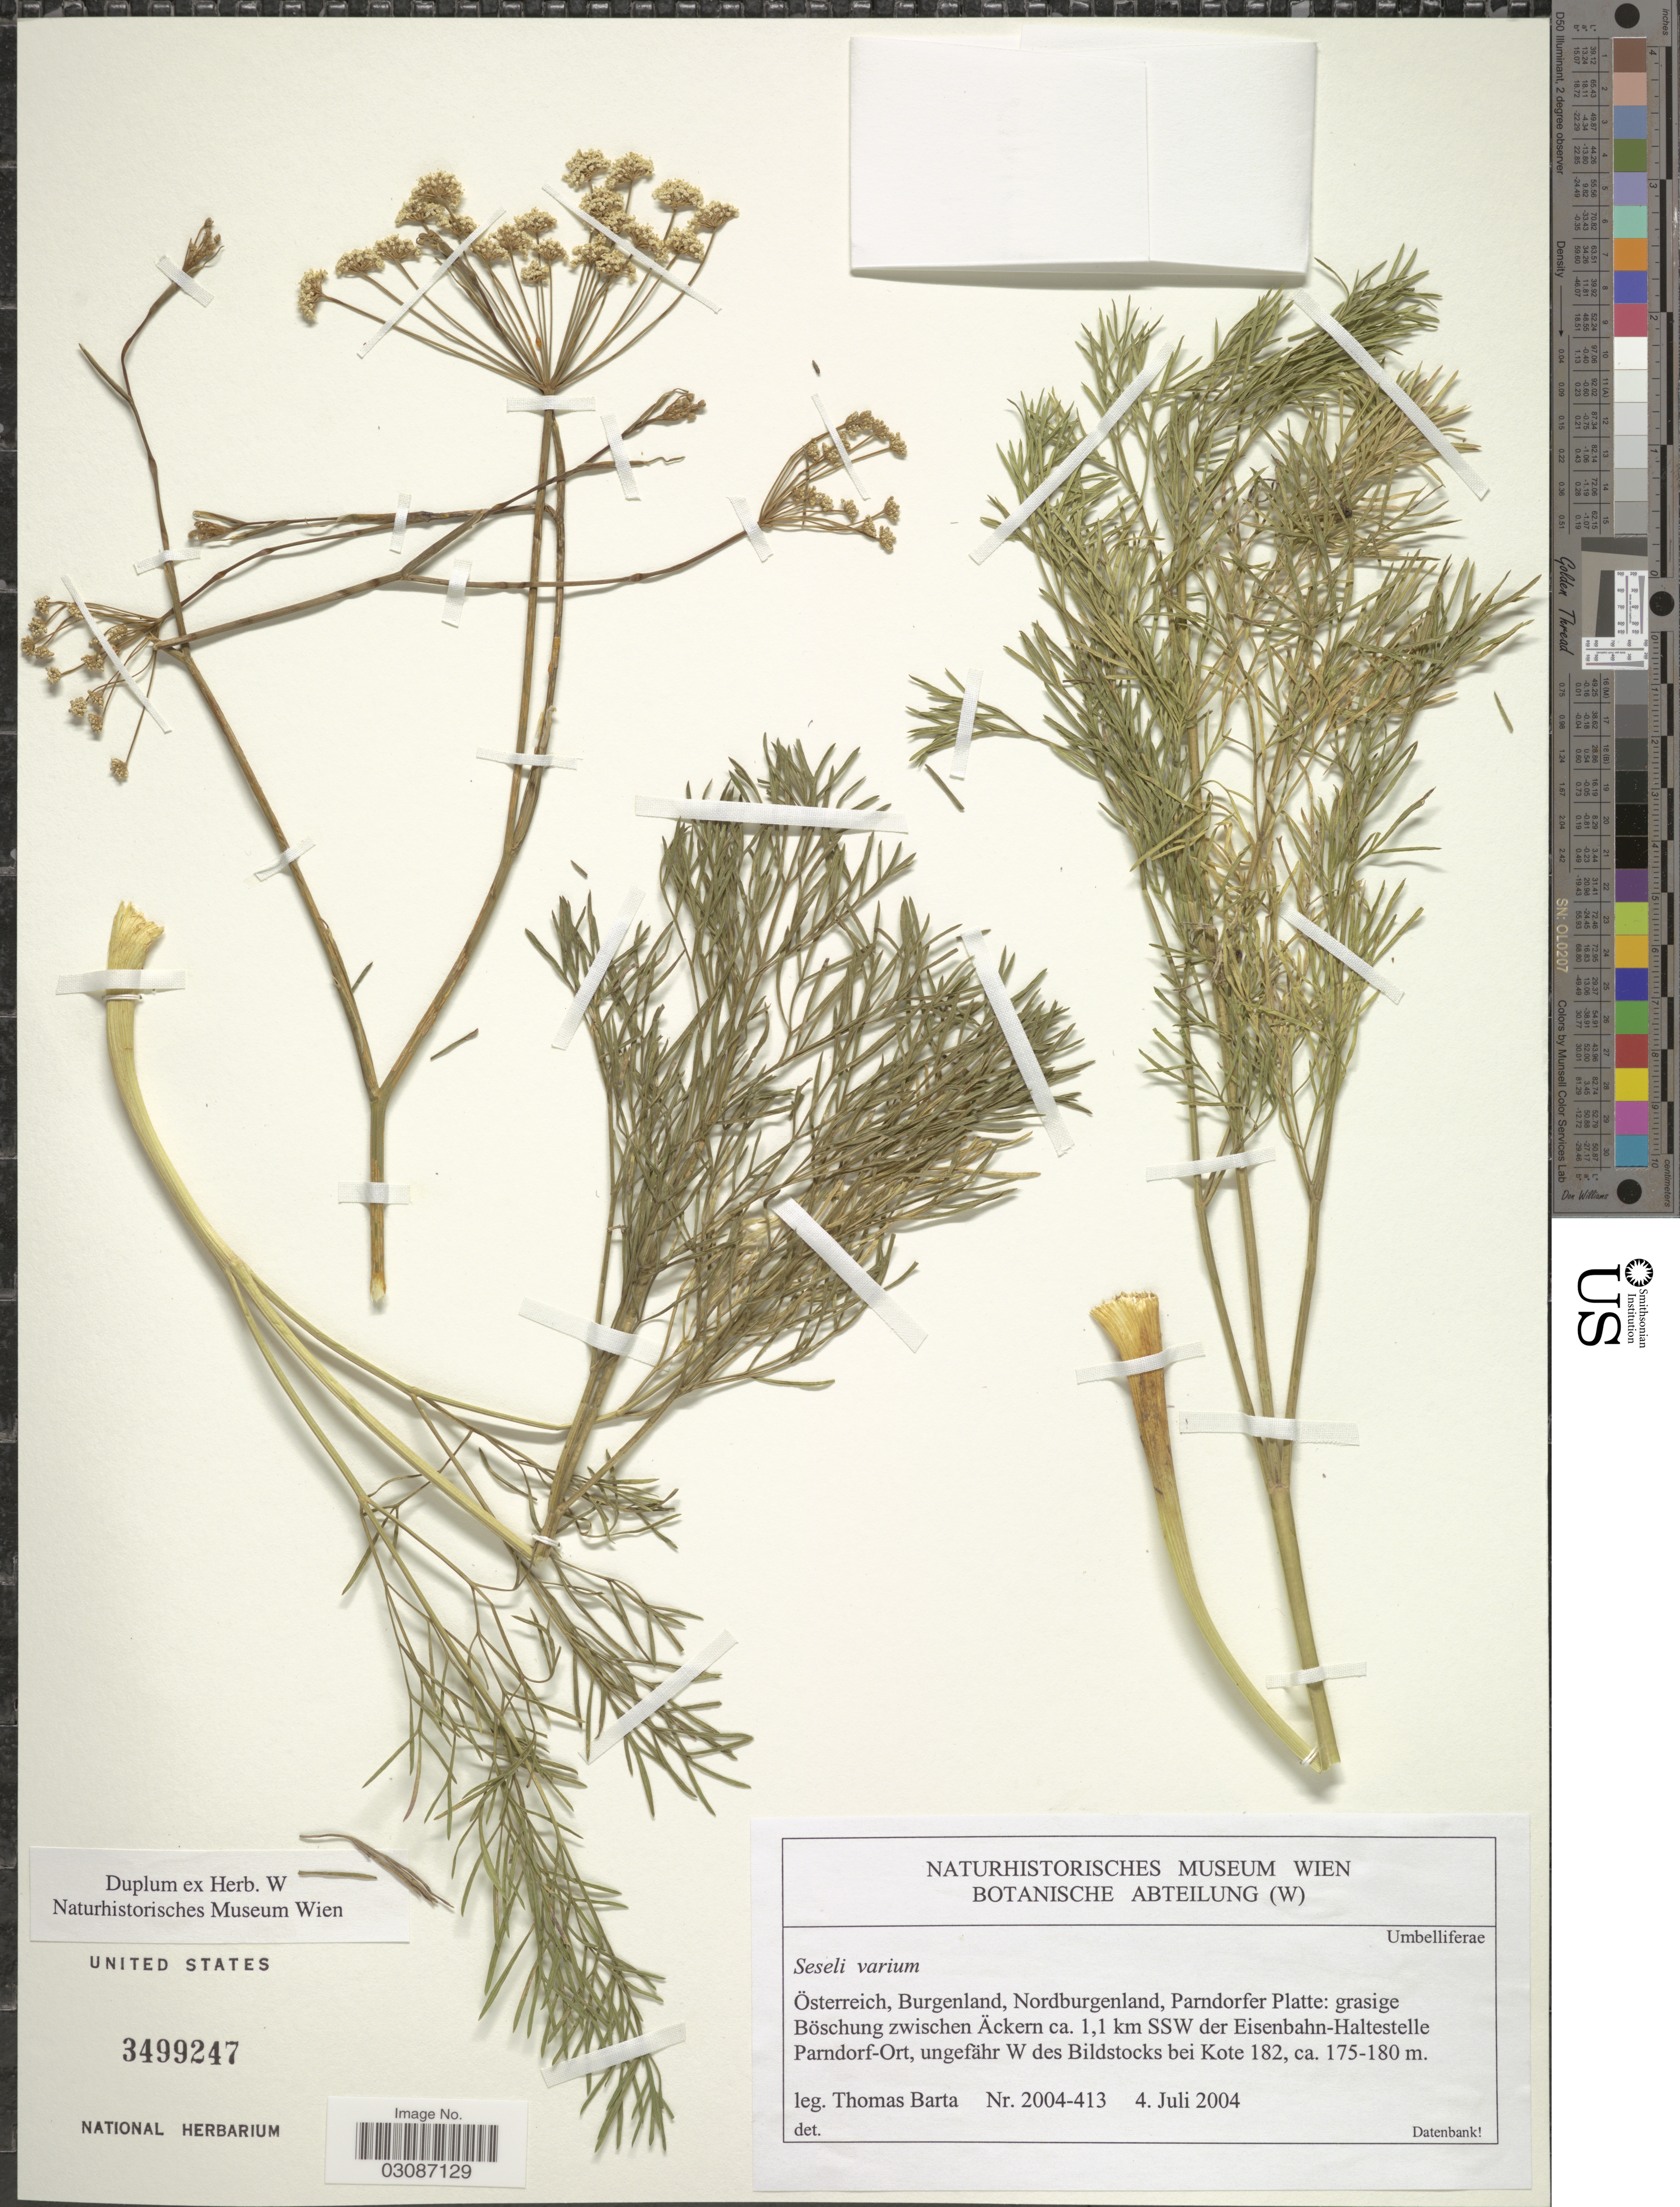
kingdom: Plantae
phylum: Tracheophyta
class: Magnoliopsida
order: Apiales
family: Apiaceae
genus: Seseli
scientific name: Seseli varium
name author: Trevir.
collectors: T. Barta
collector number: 2004-413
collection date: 2004-07-04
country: Austria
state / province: Burgenland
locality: Österreich, Burgenland, Northburgenland, Parndorfer Platte: grasige Böschung zwischen Ackern ca. 1,1 km SSW der Eisenbahn-Haltestelle Parndorf-Ort, ungefähr W des Bildstocks bei Kote 182.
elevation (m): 175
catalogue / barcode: US 3499247